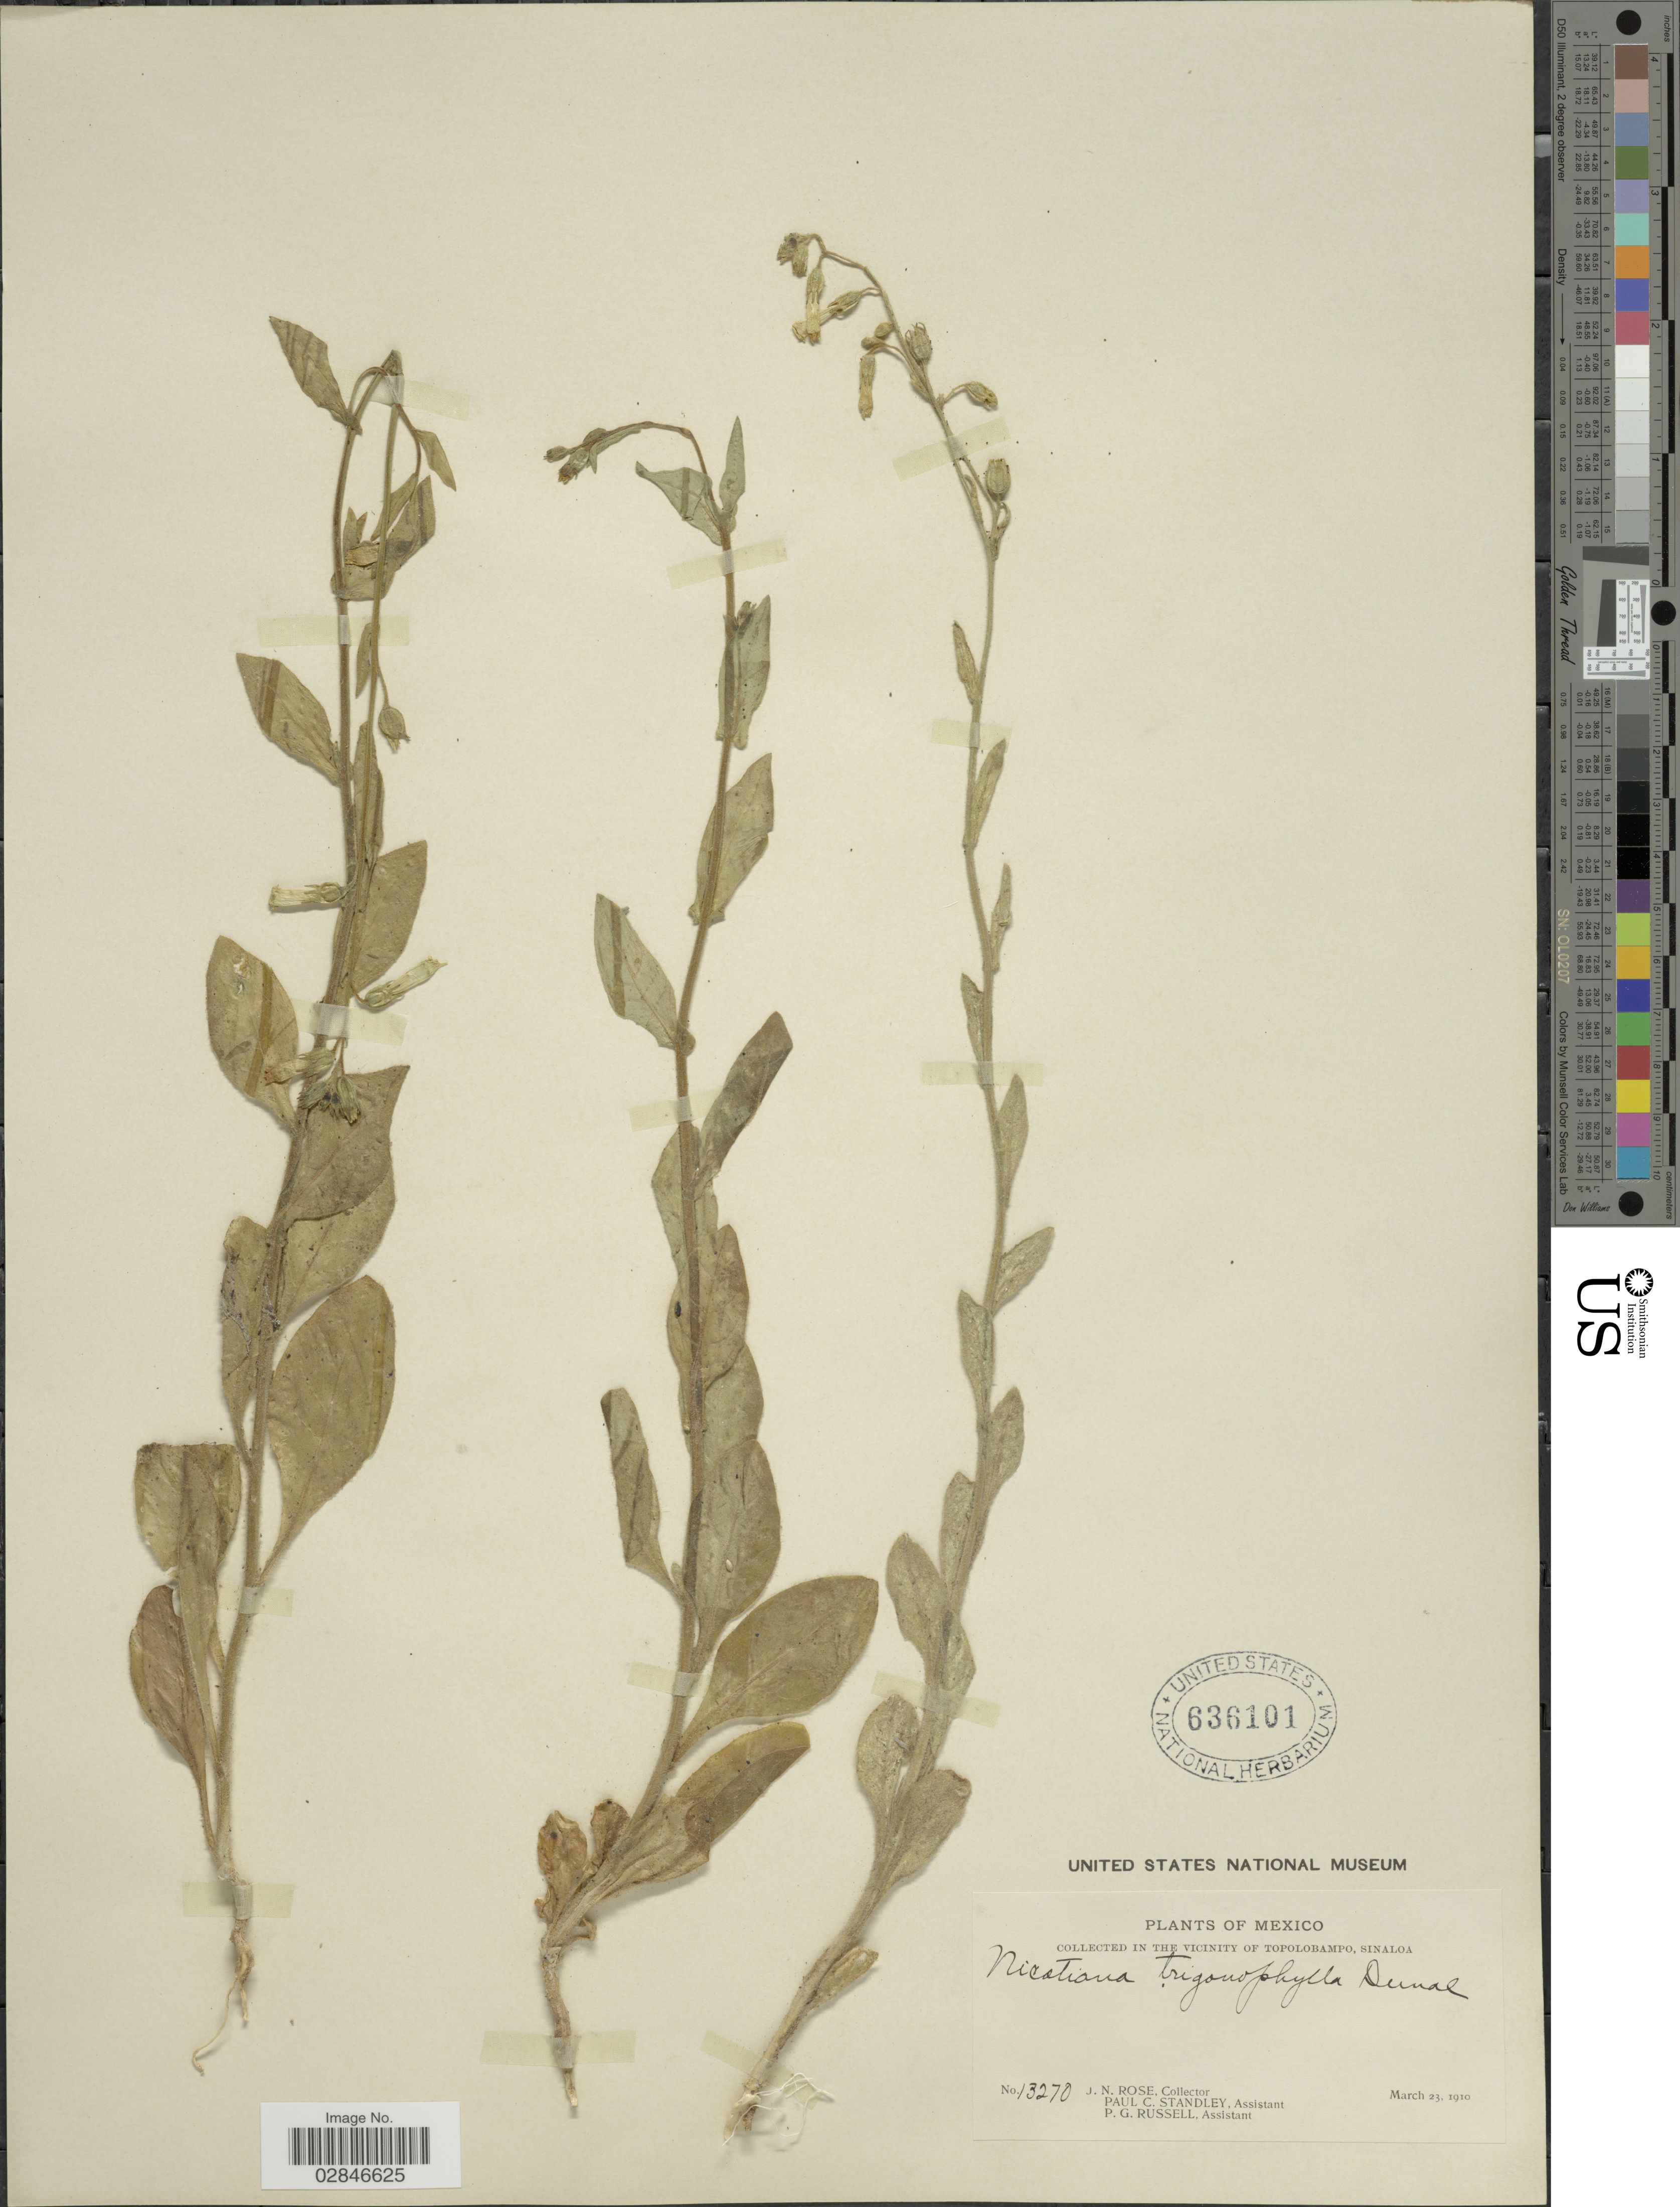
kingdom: Plantae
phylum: Tracheophyta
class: Magnoliopsida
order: Solanales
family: Solanaceae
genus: Nicotiana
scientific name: Nicotiana trigonophylla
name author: Dunal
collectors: J. N. Rose, P. C. Standley & P. G. Russell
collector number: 13270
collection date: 1910-03-23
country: Mexico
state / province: Sinaloa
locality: In the vicinity of Topolobampo.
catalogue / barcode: US 636101